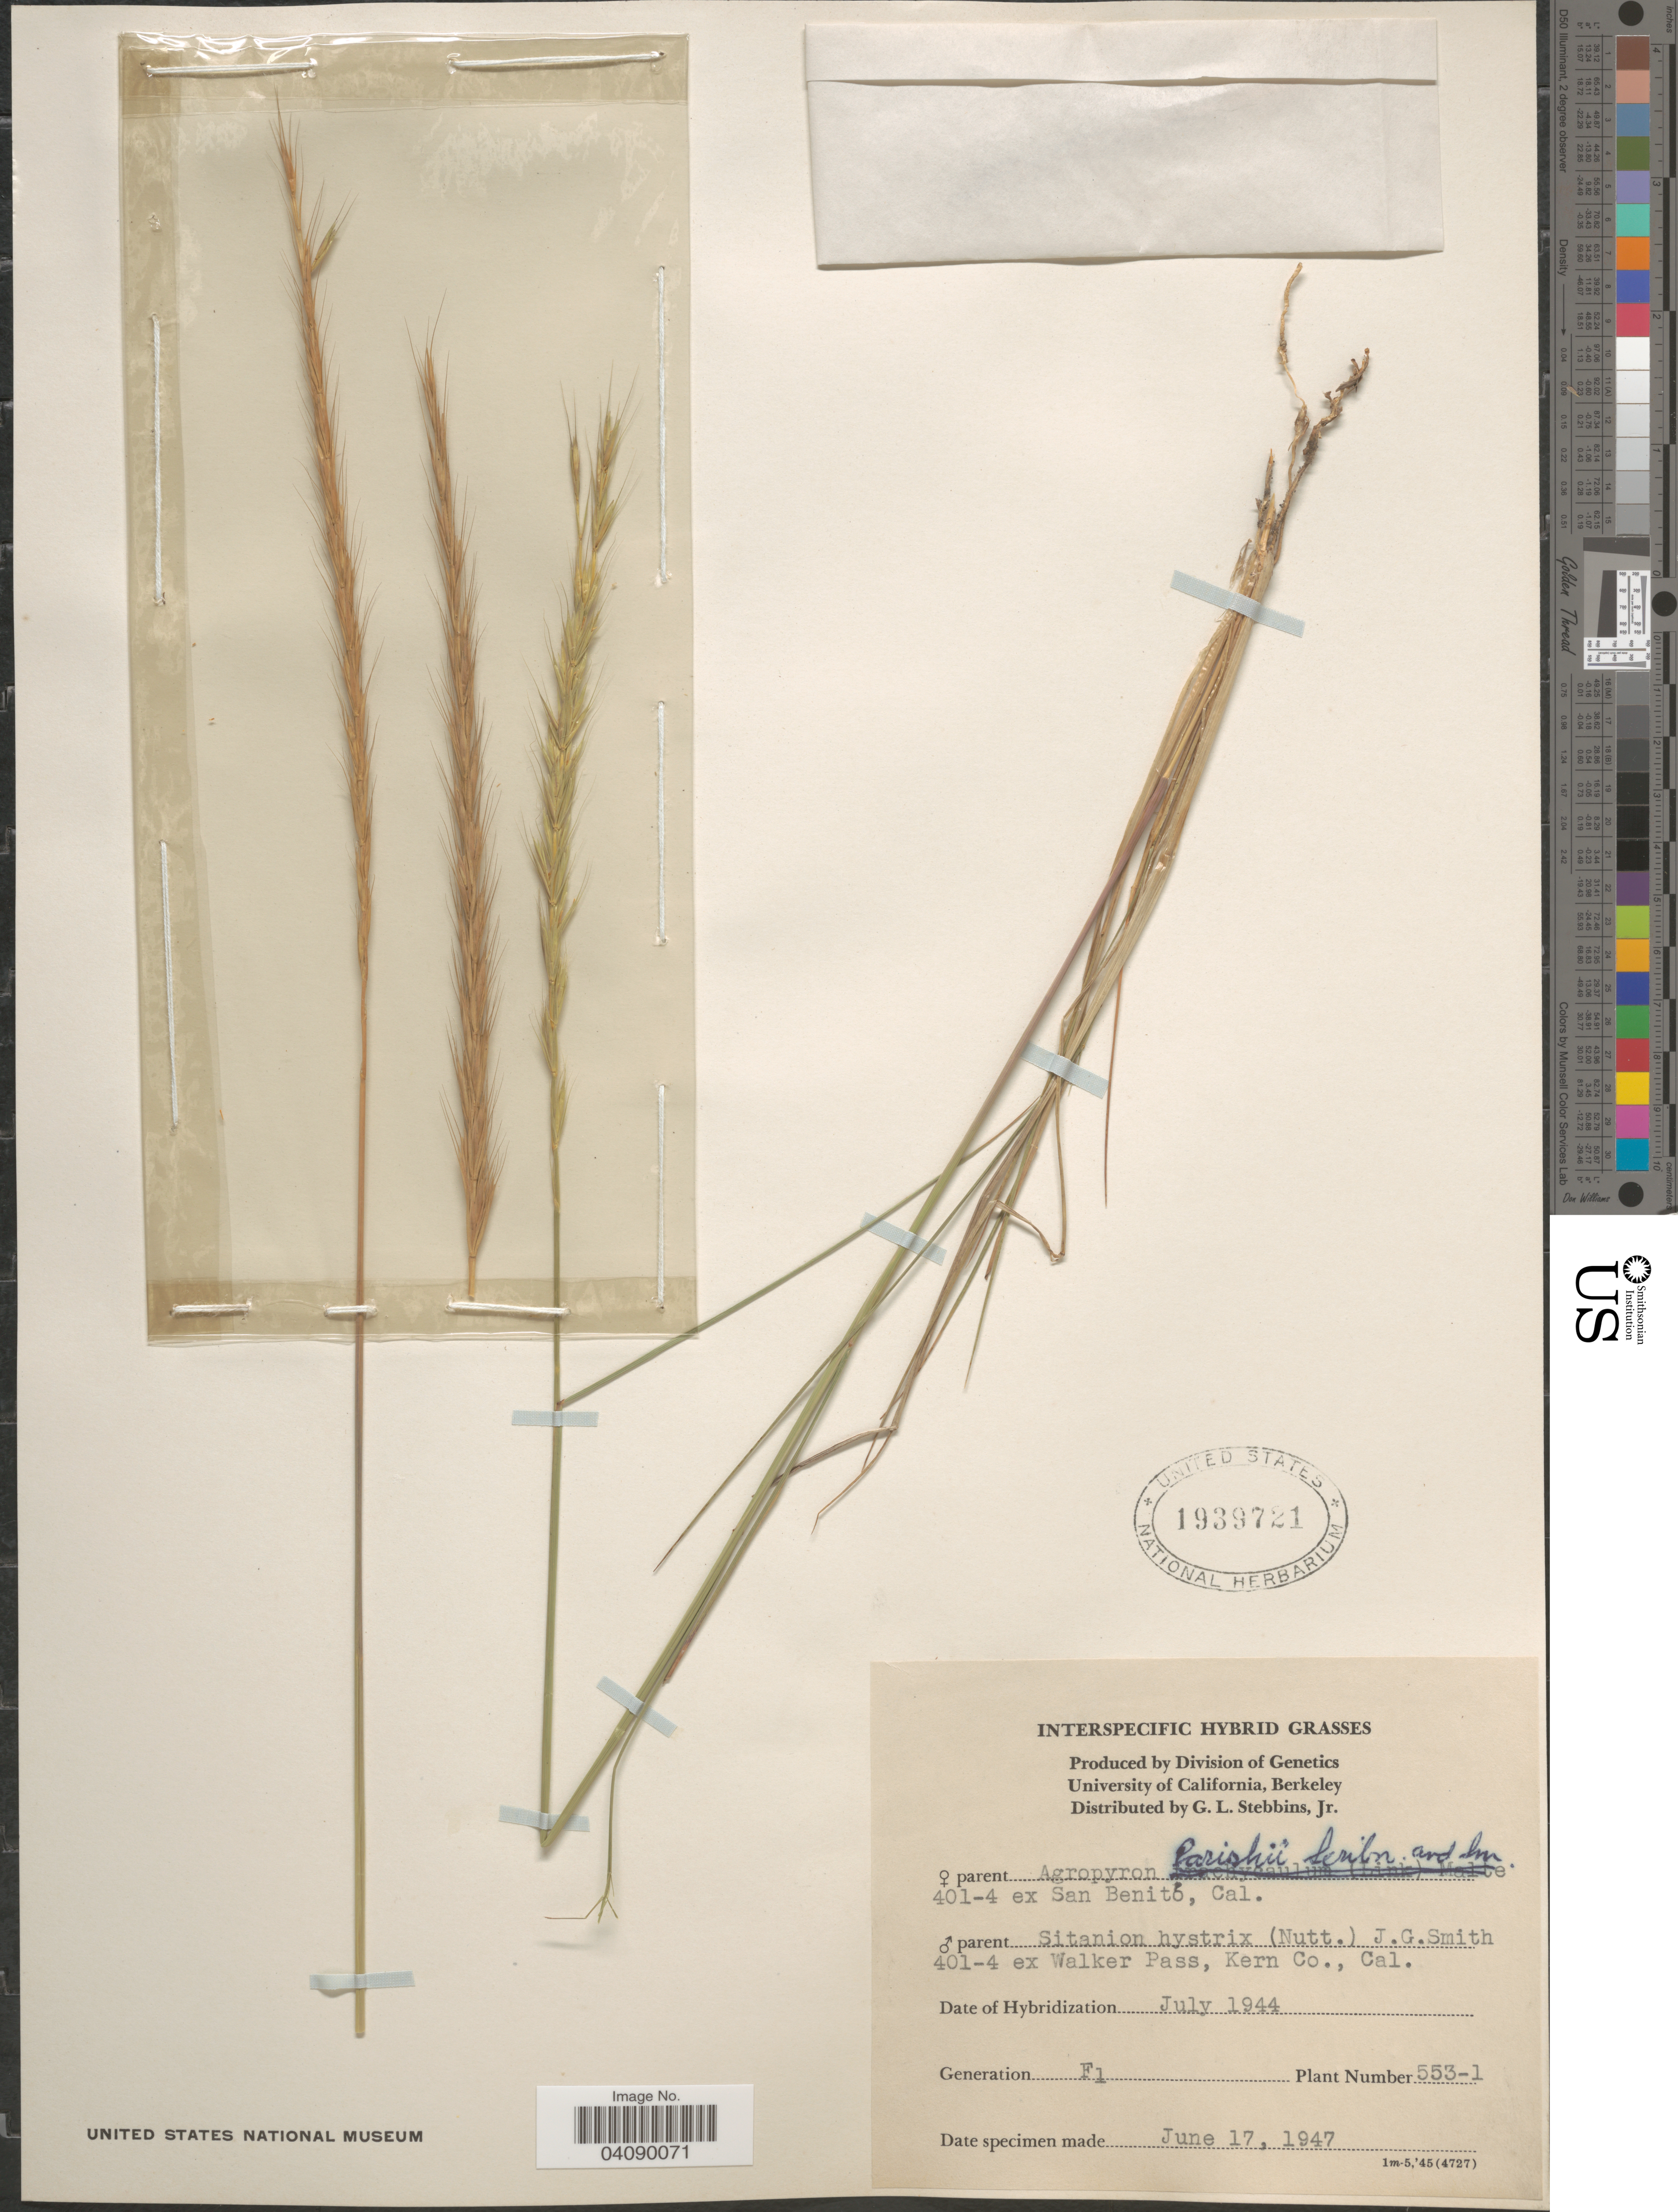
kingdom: Plantae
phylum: Tracheophyta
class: Liliopsida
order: Poales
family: Poaceae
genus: Agroelymus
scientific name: x Agroelymus sp.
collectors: G. L. Stebbins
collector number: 553-1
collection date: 1947-06-17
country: United States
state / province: California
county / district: Alameda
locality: University of California, Berkeley.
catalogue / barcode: US 1939721